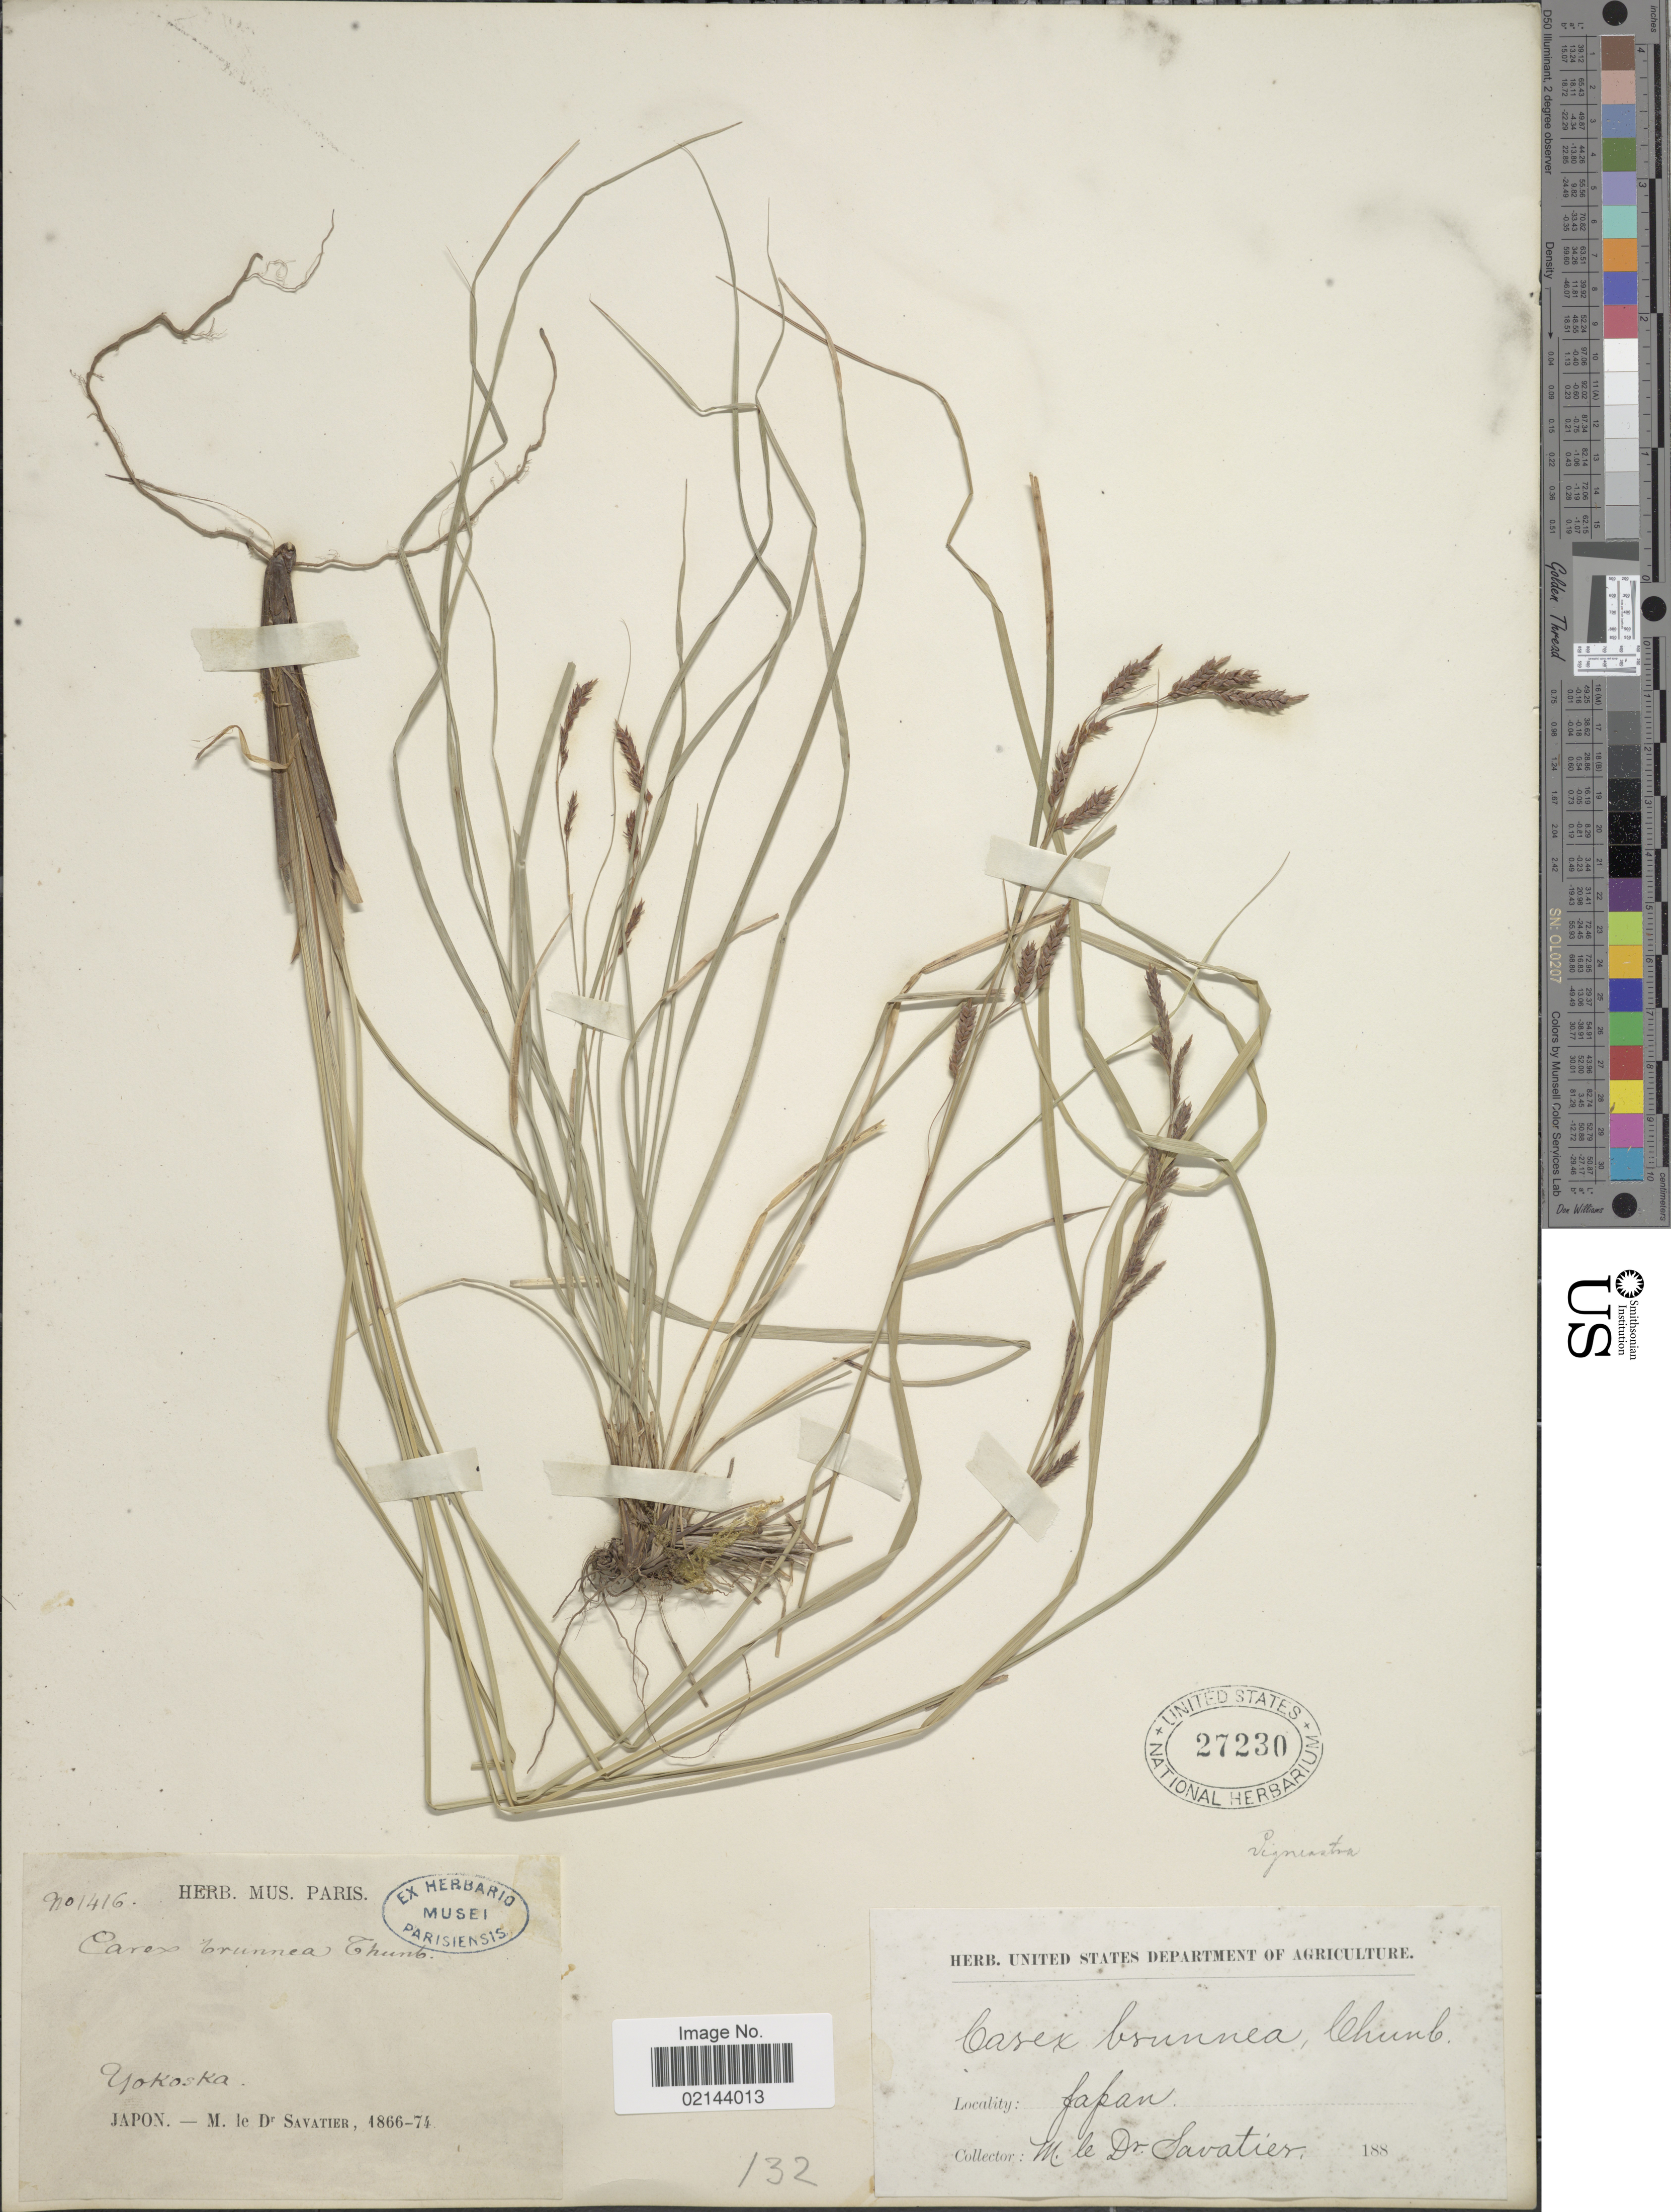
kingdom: Plantae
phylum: Tracheophyta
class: Liliopsida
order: Poales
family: Cyperaceae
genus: Carex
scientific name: Carex brunnea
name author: Thunb.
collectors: M. Savatier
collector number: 1416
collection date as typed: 188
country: Japan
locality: Yokoska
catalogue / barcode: US 27230